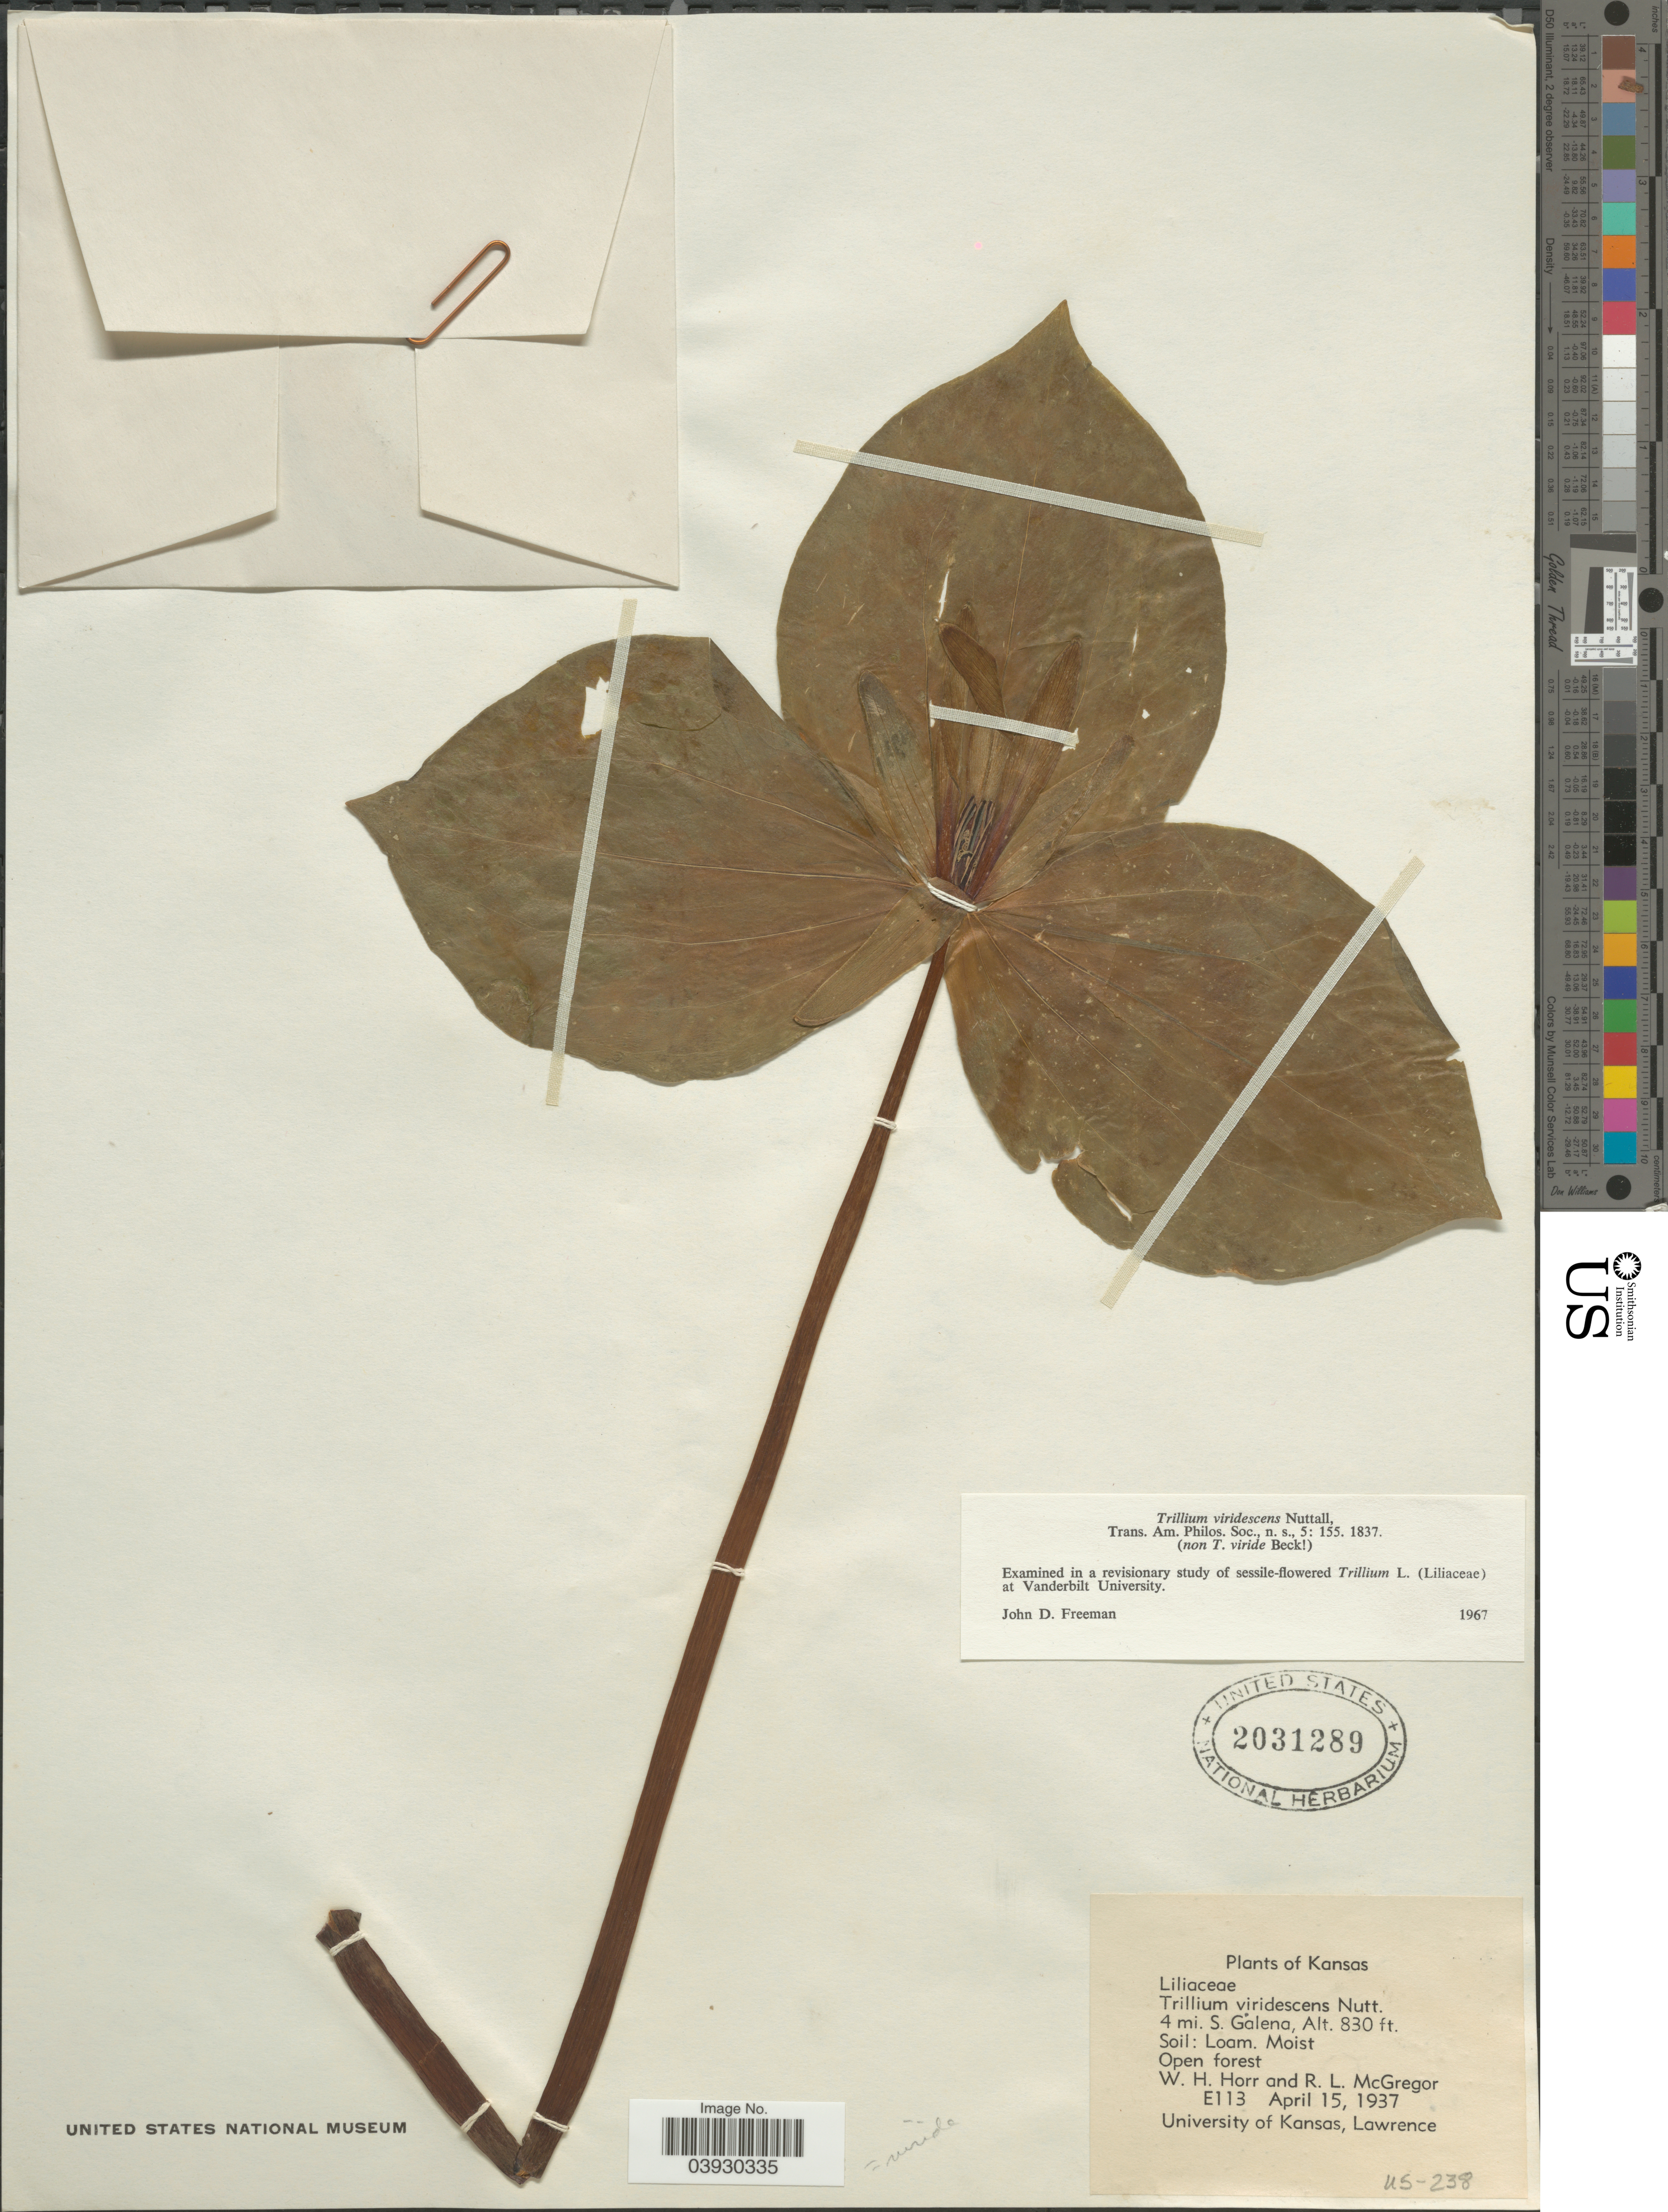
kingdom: Plantae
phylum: Tracheophyta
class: Liliopsida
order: Liliales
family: Melanthiaceae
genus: Trillium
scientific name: Trillium viridescens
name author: Nutt.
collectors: W. H. Horr & R. McGregor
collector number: E113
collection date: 1937-04-15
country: United States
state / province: Kansas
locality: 4 mi. S. Galena.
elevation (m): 253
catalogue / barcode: US 2031289